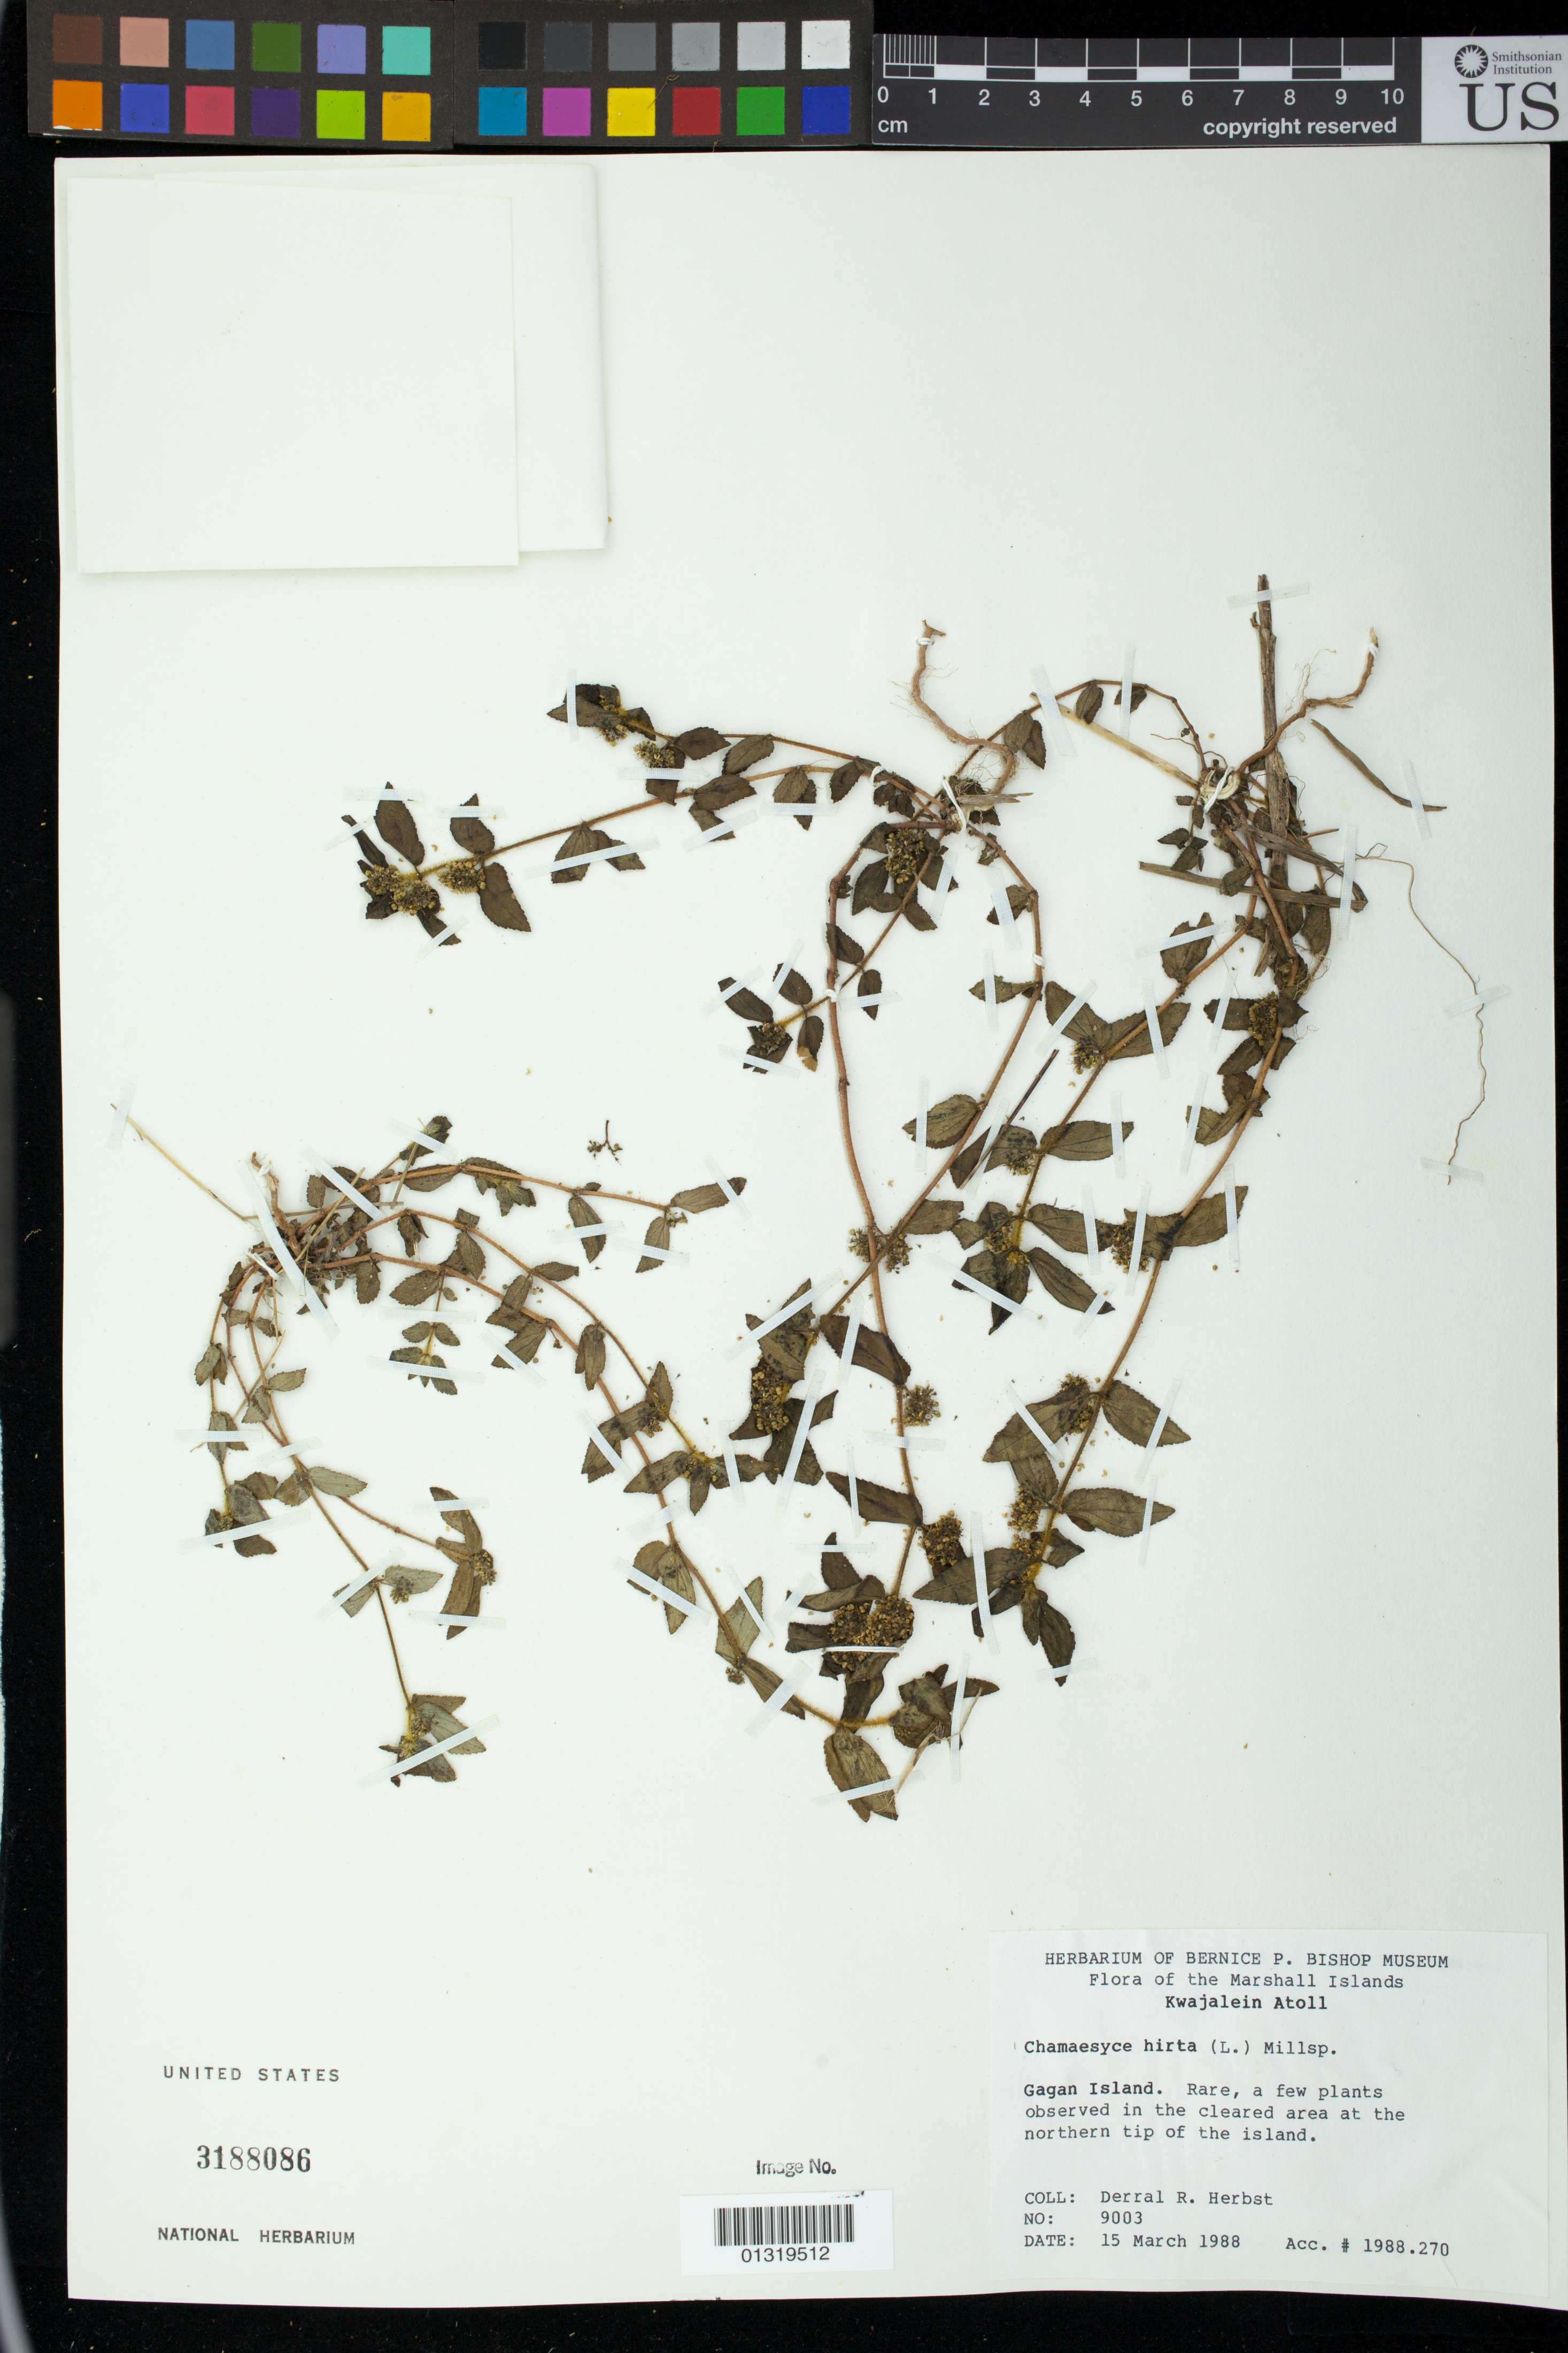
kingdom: Plantae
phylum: Tracheophyta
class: Magnoliopsida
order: Malpighiales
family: Euphorbiaceae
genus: Euphorbia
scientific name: Euphorbia hirta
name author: L.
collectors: D. R. Herbst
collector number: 9003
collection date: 1988-03-15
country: Marshall Islands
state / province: Kwajalein Atoll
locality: Gagan Island.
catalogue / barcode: US 3188086